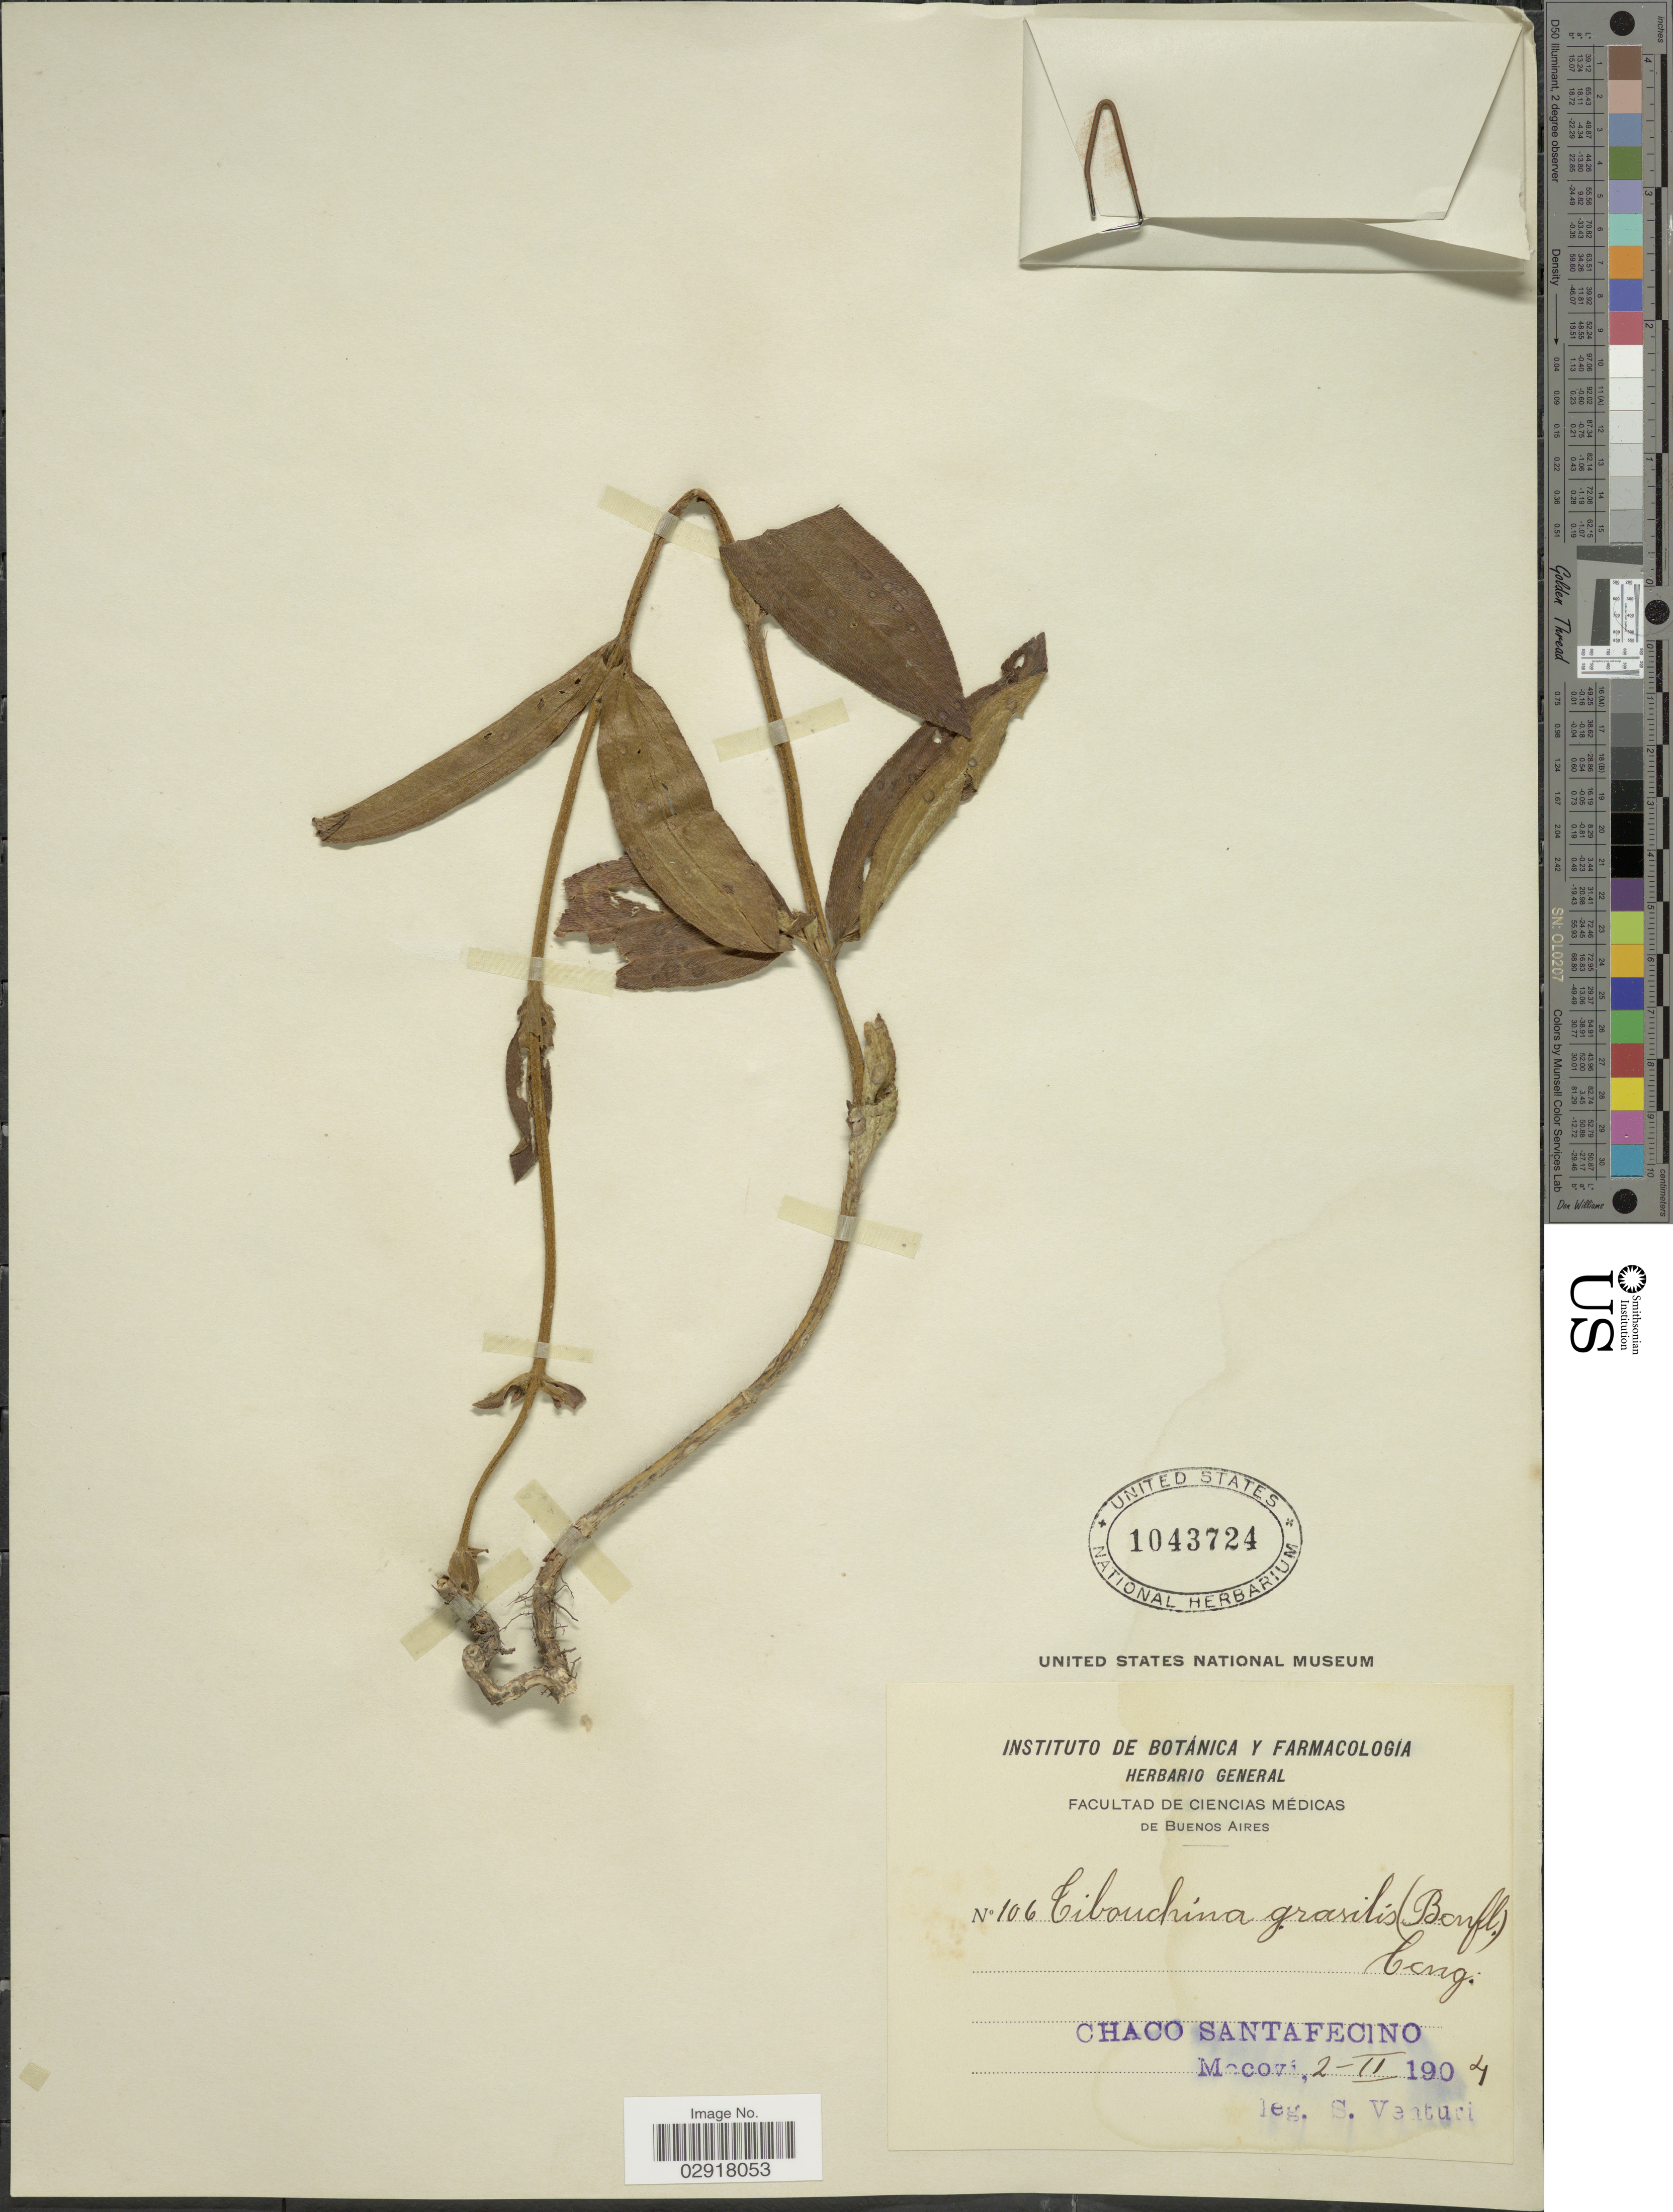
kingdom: Plantae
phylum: Tracheophyta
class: Magnoliopsida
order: Myrtales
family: Melastomataceae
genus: Chaetogastra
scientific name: Chaetogastra gracilis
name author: (Bonpl.) DC.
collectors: S. Venturi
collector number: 106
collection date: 1904-02-02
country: Argentina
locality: Chaco Santafecino. Macoví.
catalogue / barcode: US 1043724